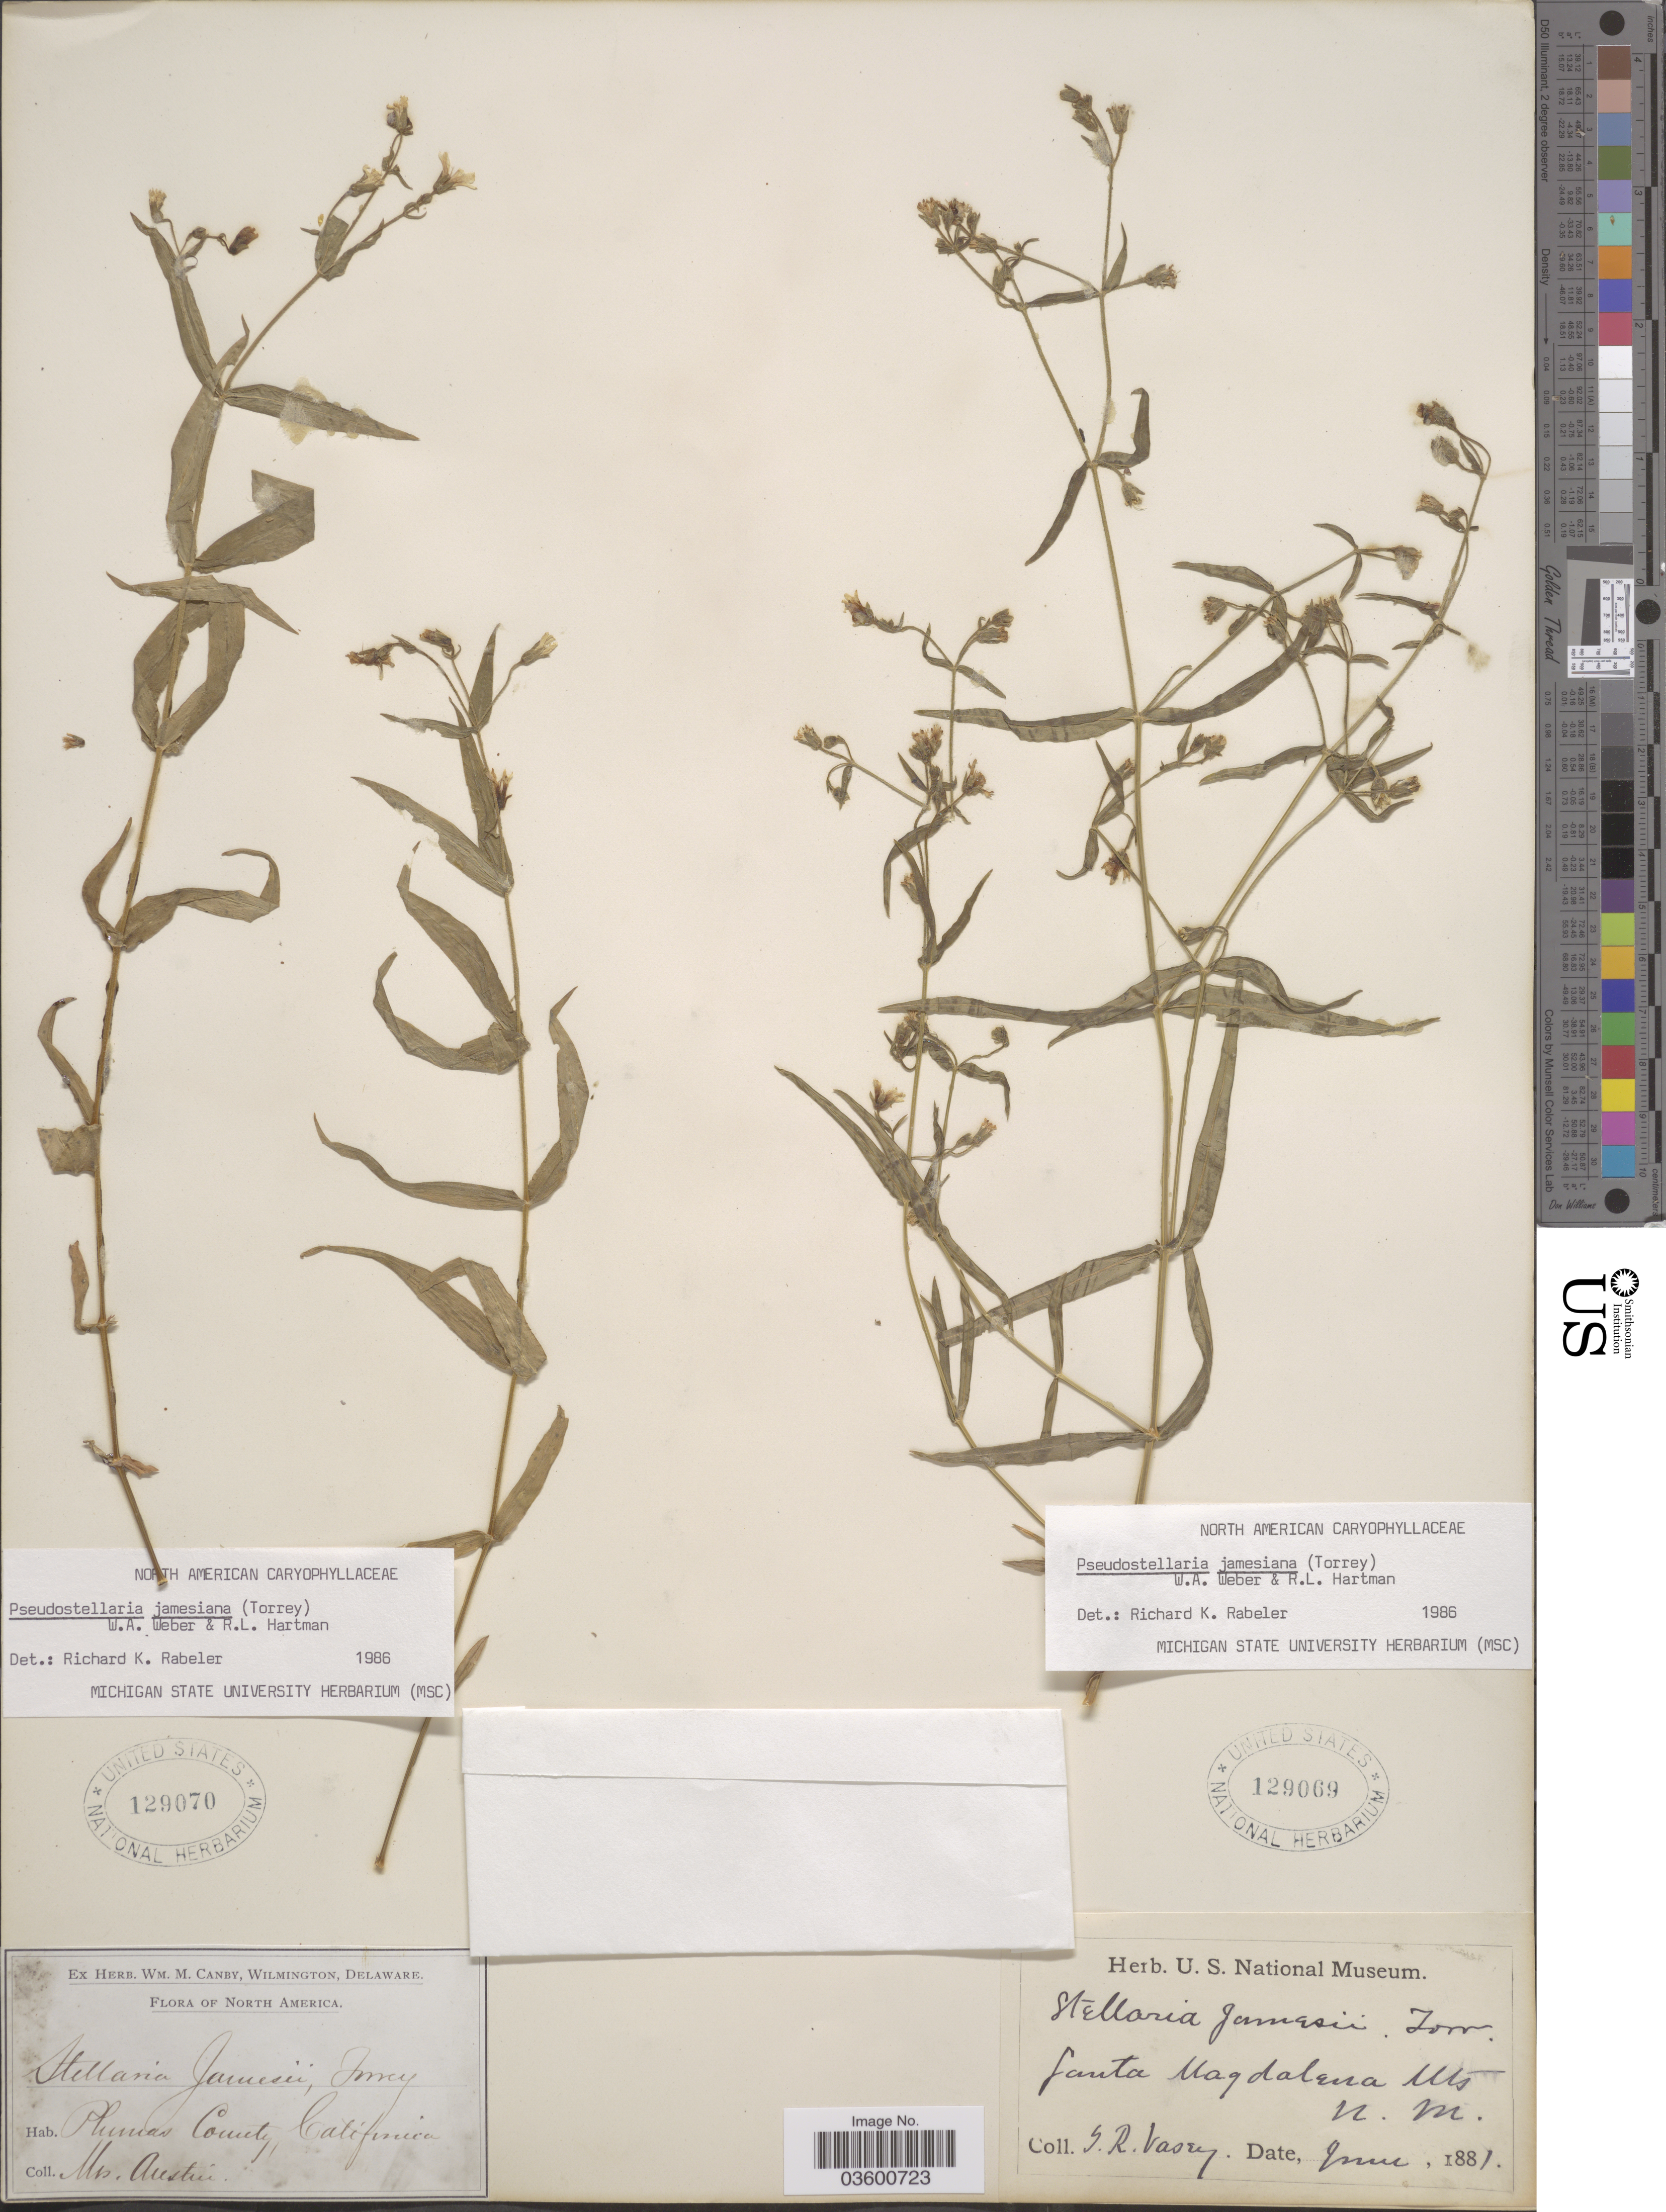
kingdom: Plantae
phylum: Tracheophyta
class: Magnoliopsida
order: Caryophyllales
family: Caryophyllaceae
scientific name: Torreyostellaria jamesiana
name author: (Torr.) Gang Yao et al.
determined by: Strong, M. T., (US), Smithsonian Institution - National Museum of Natural History (UNITED STATES)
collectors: G. R. Vasey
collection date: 1881-06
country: United States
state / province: New Mexico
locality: Santa Magdalena Mts.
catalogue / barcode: US 129069